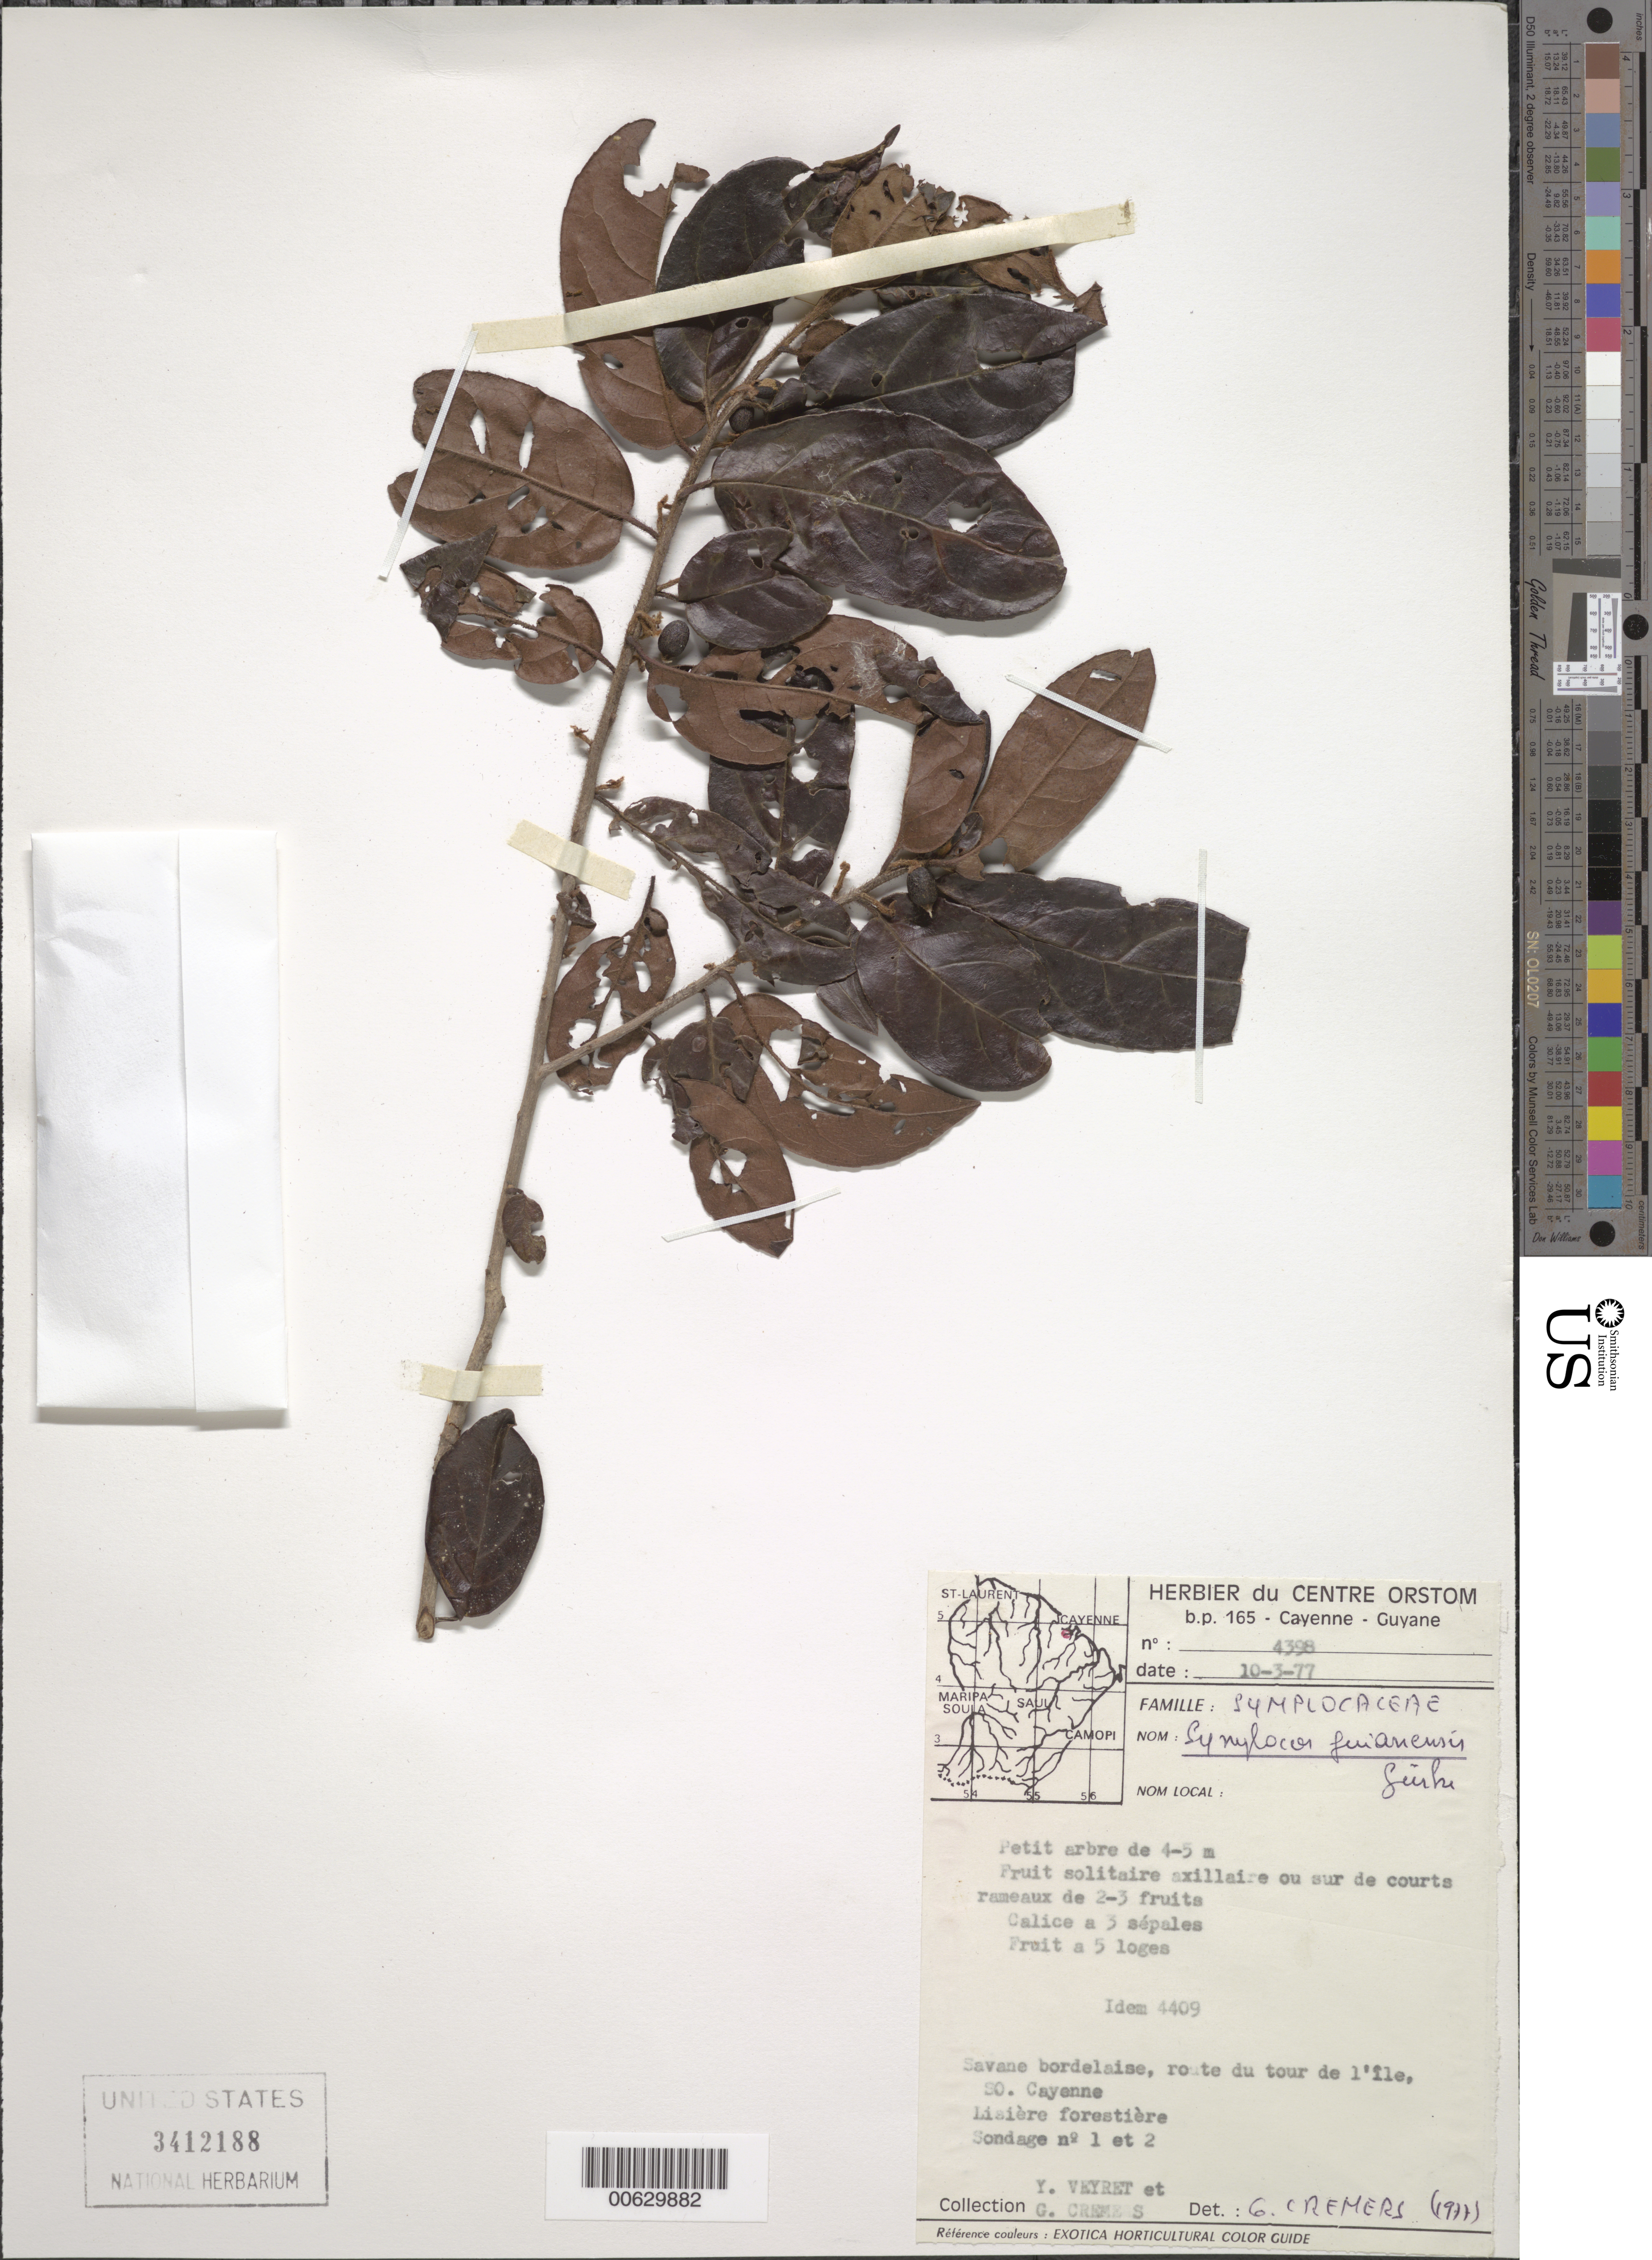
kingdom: Plantae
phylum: Tracheophyta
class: Magnoliopsida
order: Ericales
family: Symplocaceae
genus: Symplocos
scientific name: Symplocos guianensis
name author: (Aubl.) Gürke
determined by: Cremers, Georges A.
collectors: Y. Veyret & G. Cremers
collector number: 4398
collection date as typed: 10-Mar-77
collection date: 1977-03-10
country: French Guiana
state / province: Cayenne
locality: Cayenne, route du tour de l'Ile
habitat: Savane bordelaise; edge of forest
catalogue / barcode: US 3412188